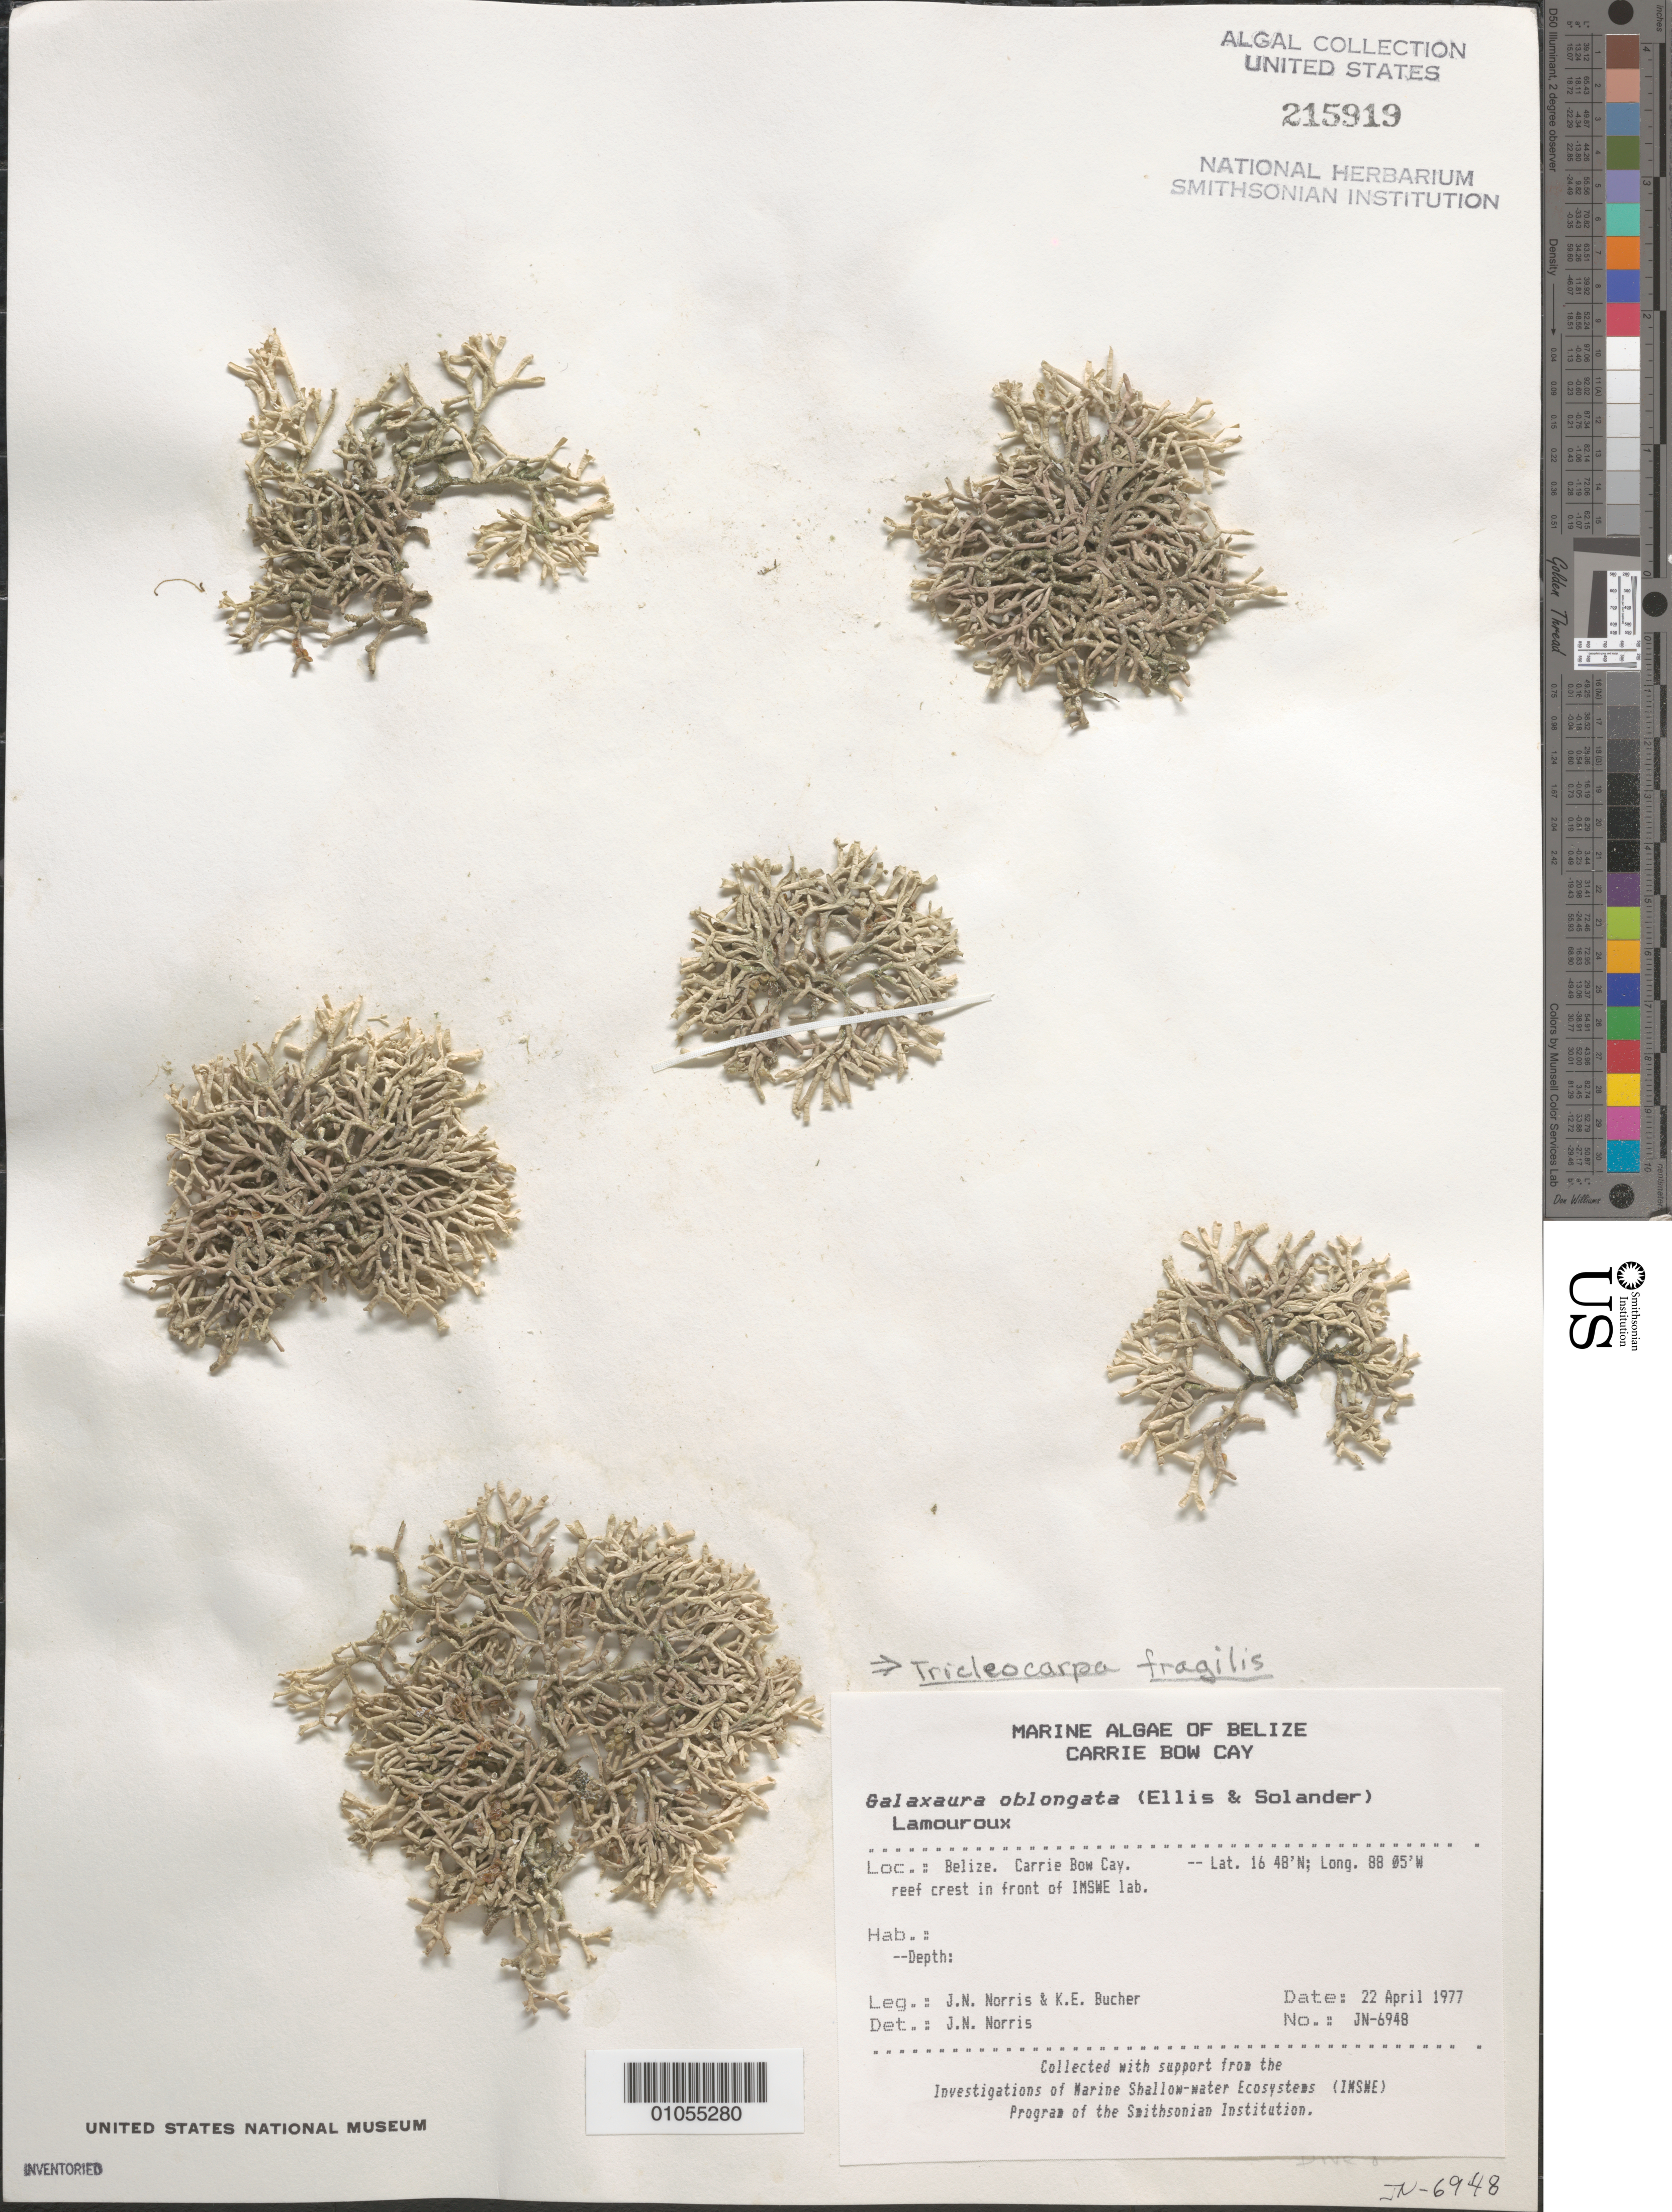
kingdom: Plantae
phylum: Rhodophyta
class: Florideophyceae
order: Nemaliales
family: Galaxauraceae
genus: Tricleocarpa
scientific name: Tricleocarpa fragilis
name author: (L.) Huisman & R.A. Towns.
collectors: J. N. Norris & K. E. Bucher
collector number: JN-6948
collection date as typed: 22 Apr 1977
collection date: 1977-04-22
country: Belize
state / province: Stann Creek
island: Carrie Bow Cay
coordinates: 16 48'N, 88 05'W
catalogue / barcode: US 215919